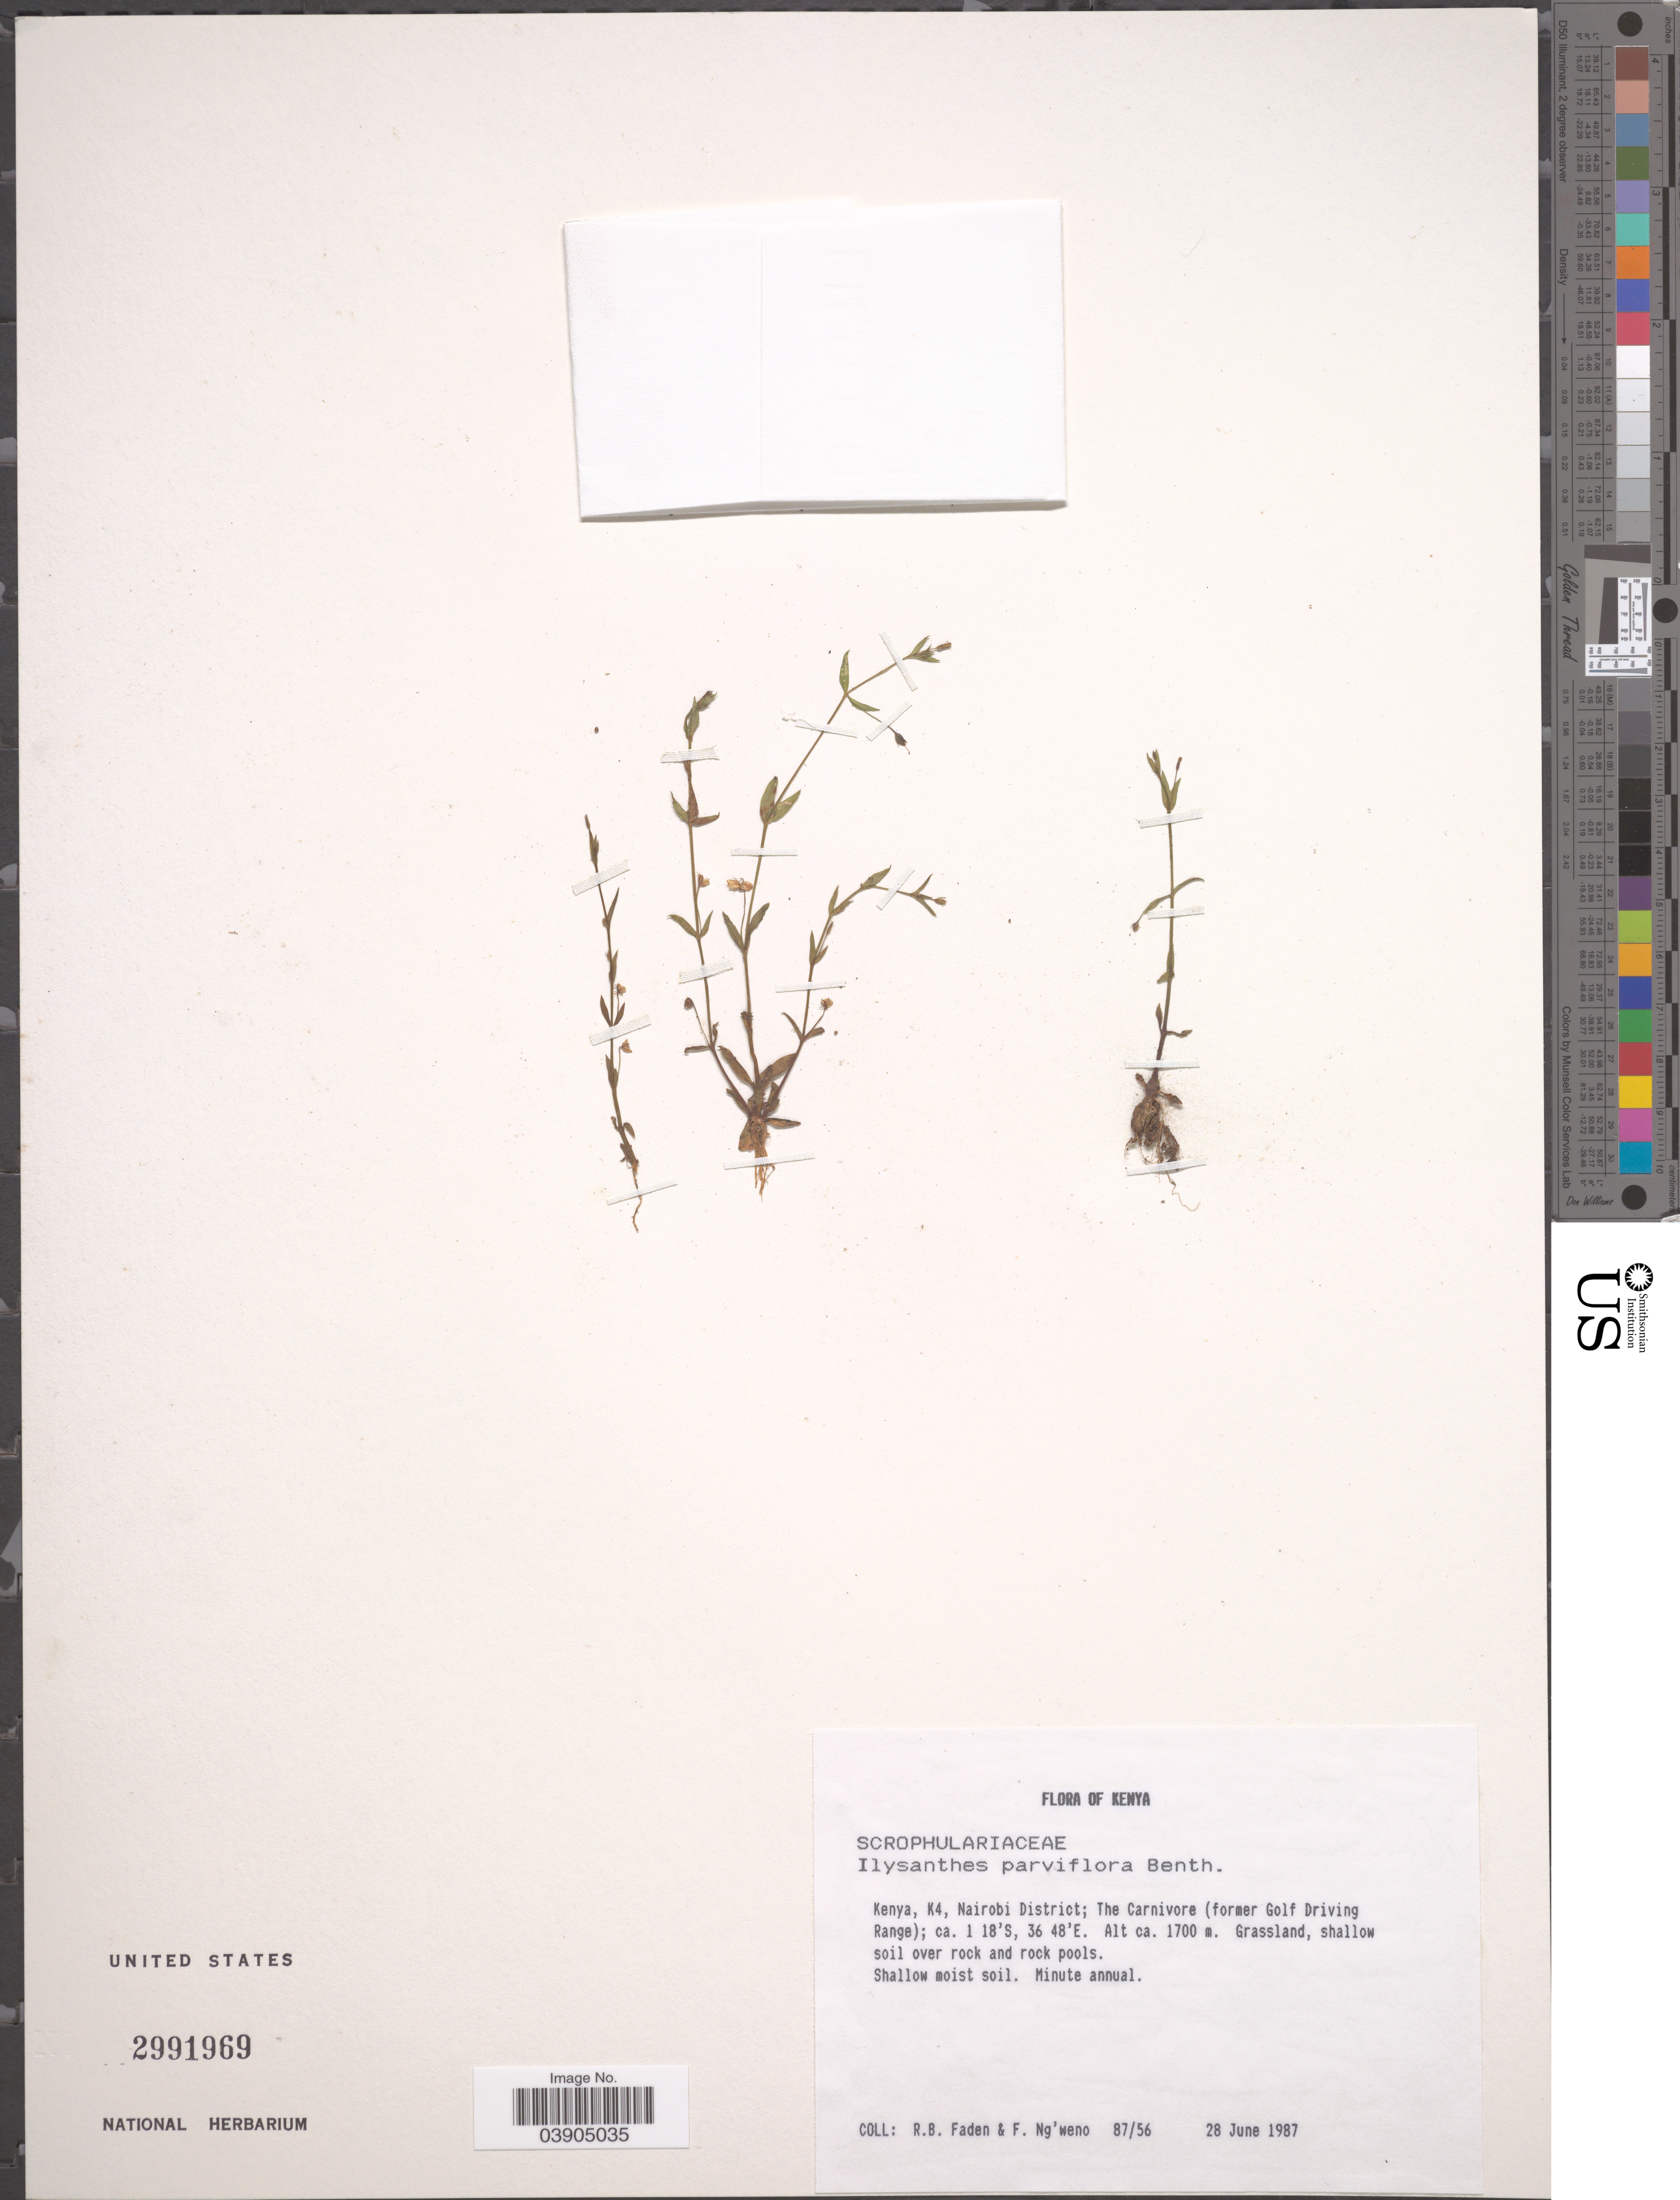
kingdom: Plantae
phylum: Tracheophyta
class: Magnoliopsida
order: Lamiales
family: Linderniaceae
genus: Lindernia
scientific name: Lindernia parviflora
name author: Haines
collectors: R. B. Faden & F. Ng'weno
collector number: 87/56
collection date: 1987-06-28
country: Kenya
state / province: Nairobi Area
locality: K4, Nairobi District; The Carnivore (former Gold Driving Range).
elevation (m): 1700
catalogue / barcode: US 2991969